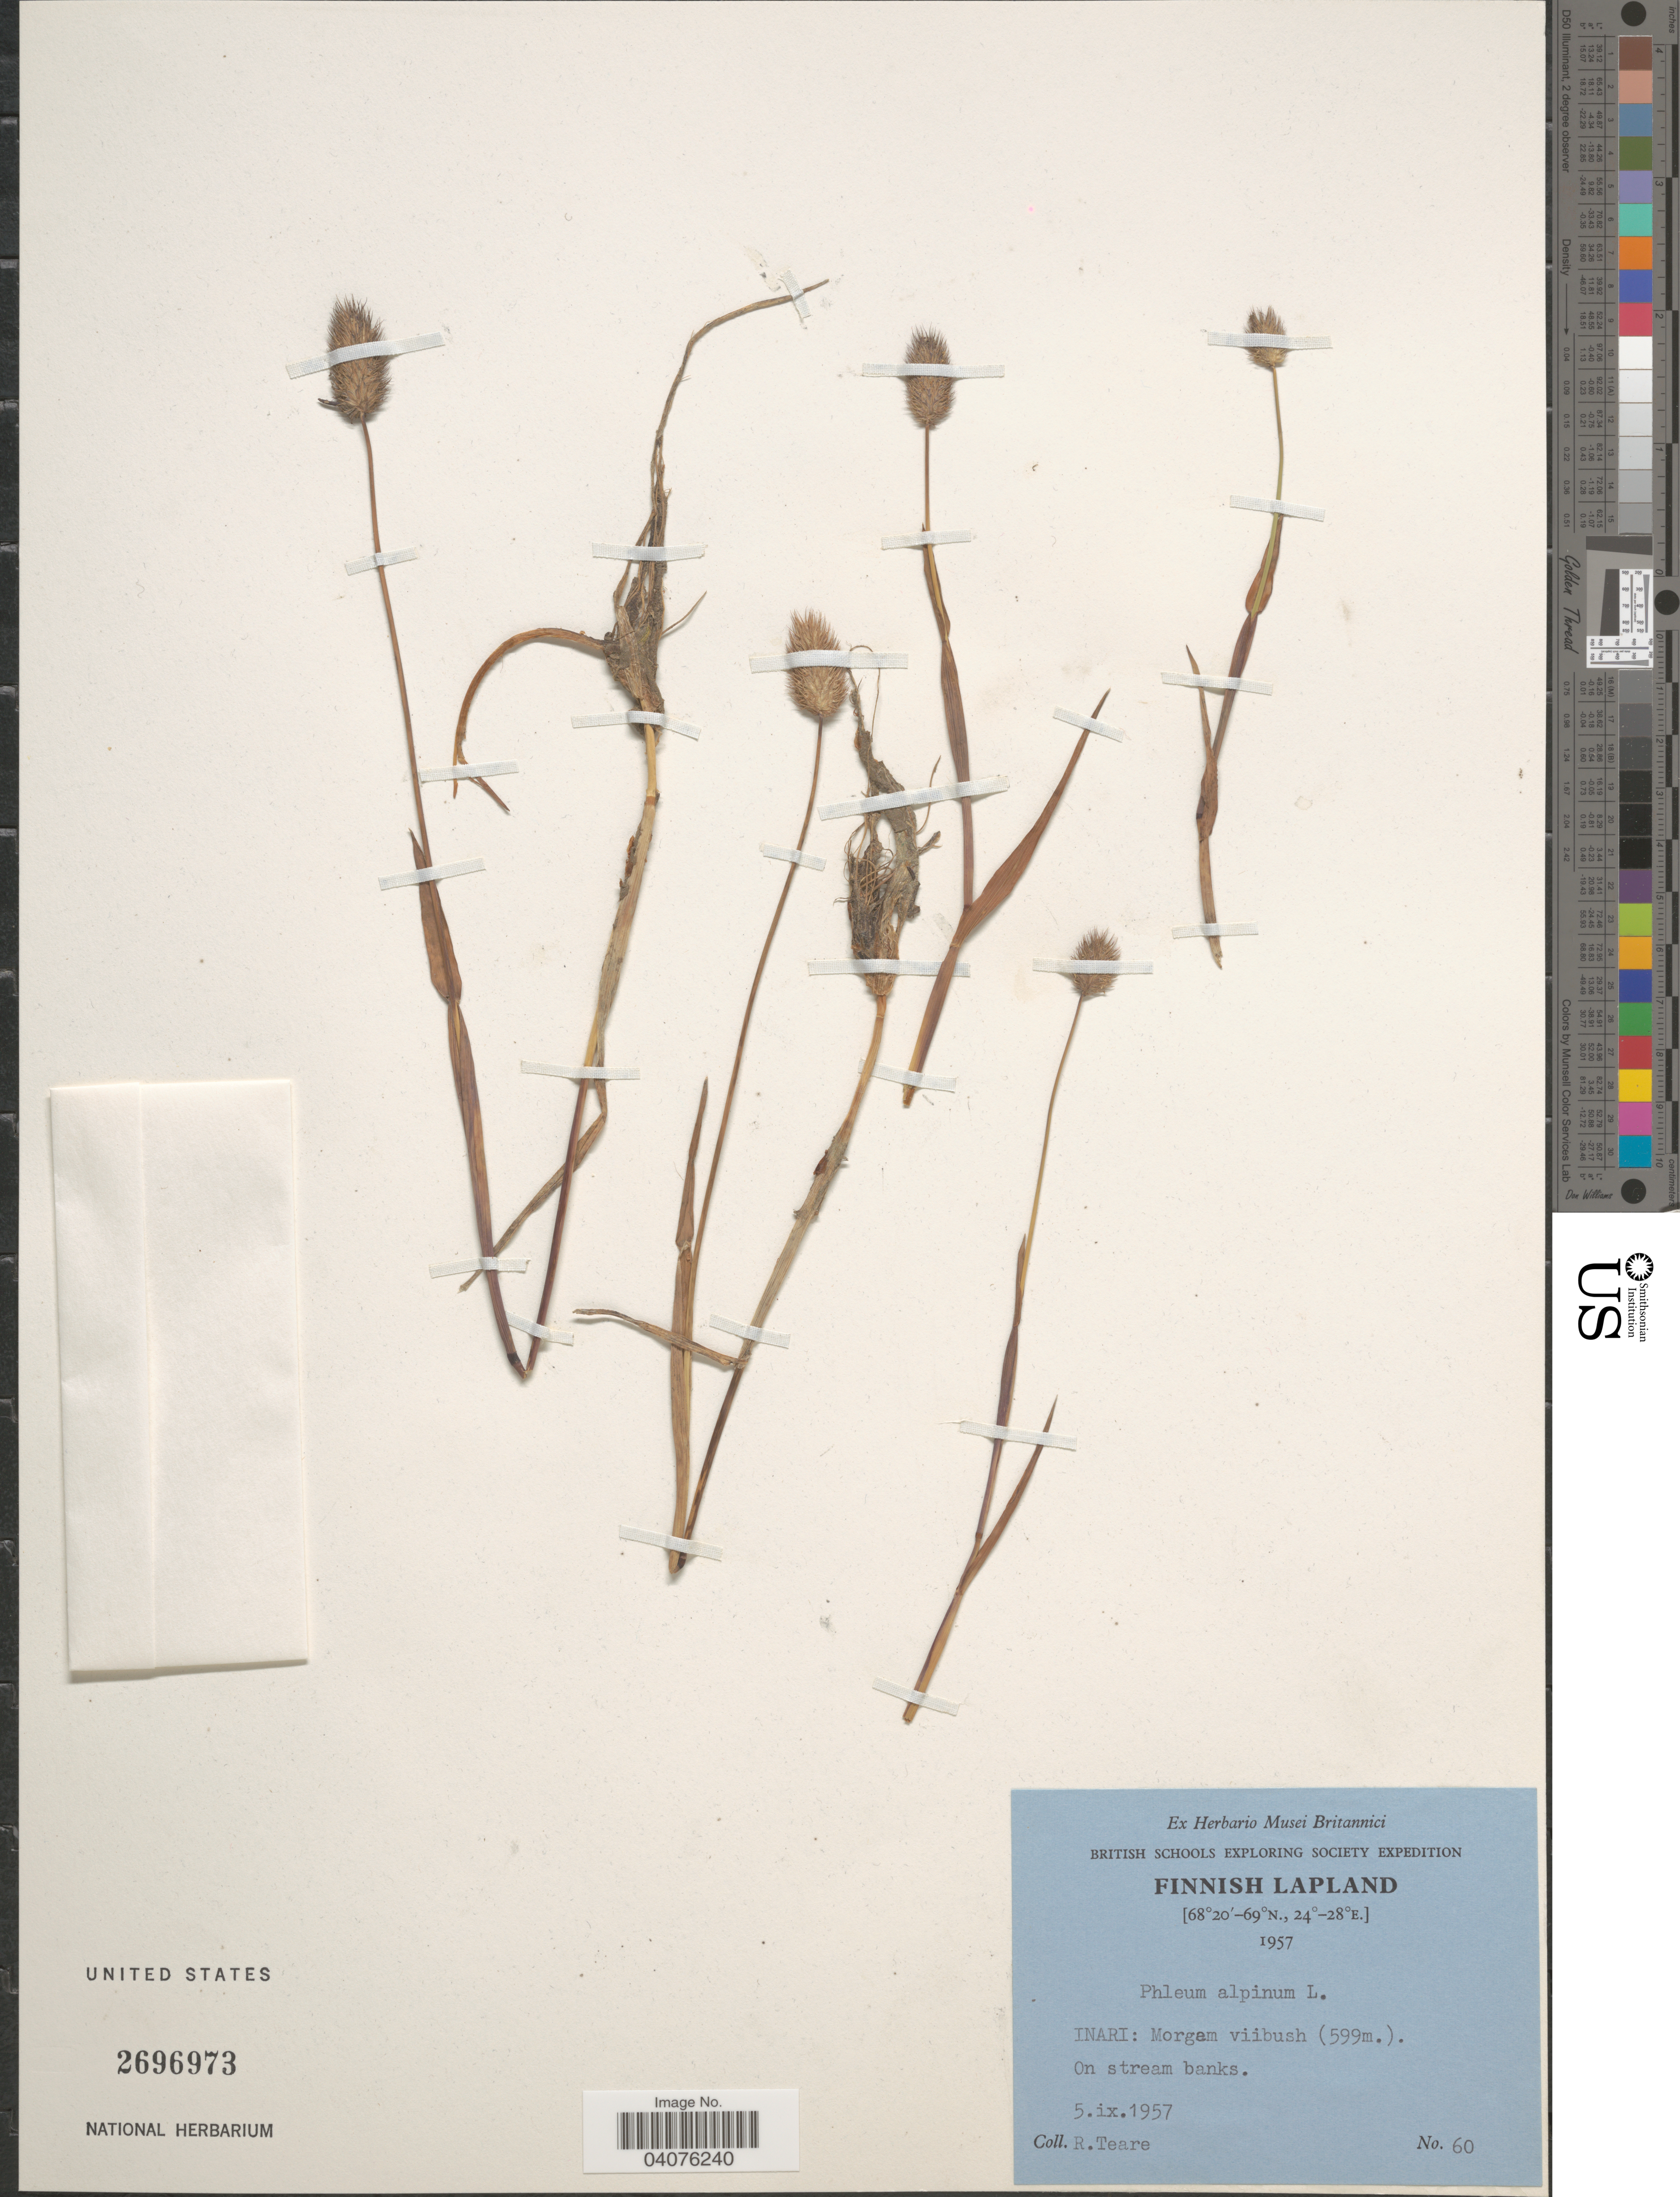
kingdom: Plantae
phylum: Tracheophyta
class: Liliopsida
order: Poales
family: Poaceae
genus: Phleum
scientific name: Phleum alpinum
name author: L.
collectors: R. Teare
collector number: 60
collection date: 1957-09-05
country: Finland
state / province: Lappi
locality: British Schools Exploring Society Expedition. Finnish Lapland. Inari: Morgam viibush. On stream banks.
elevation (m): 599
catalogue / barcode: US 2696976